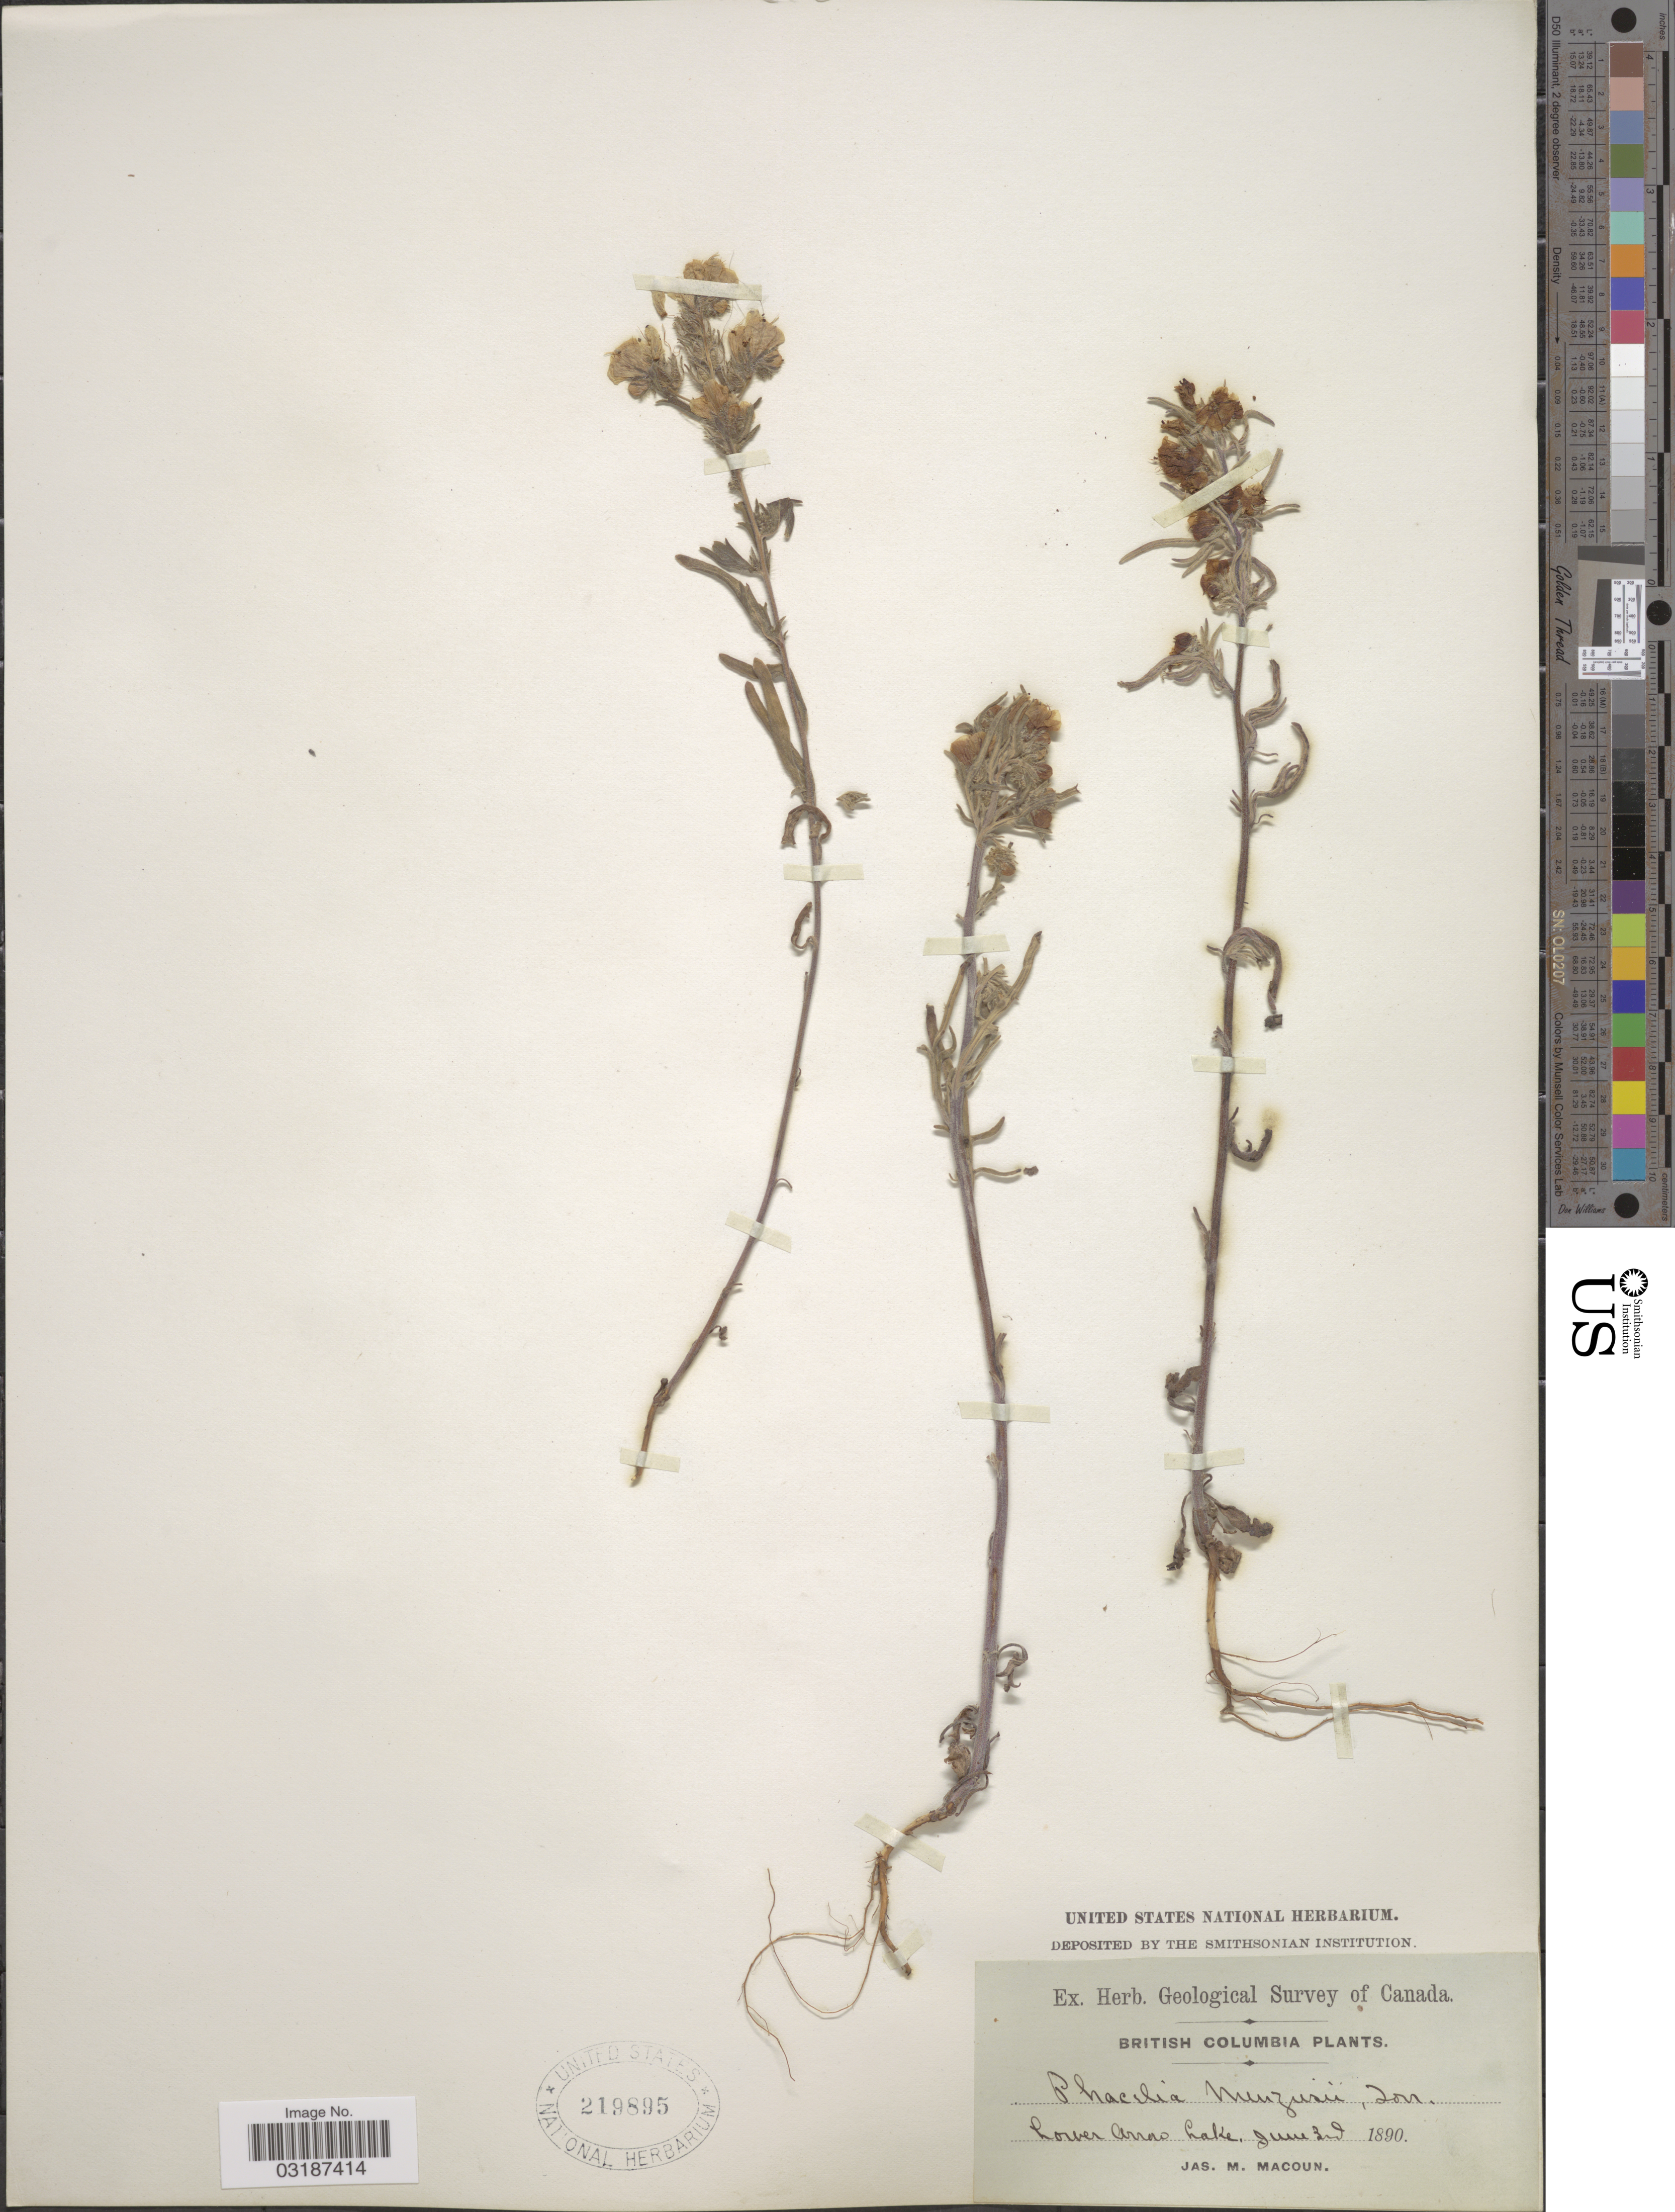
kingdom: Plantae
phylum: Tracheophyta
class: Magnoliopsida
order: Boraginales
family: Hydrophyllaceae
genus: Phacelia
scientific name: Phacelia linearis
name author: (Pursh) Holz.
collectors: J. M. Macoun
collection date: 1890-06-03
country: Canada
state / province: British Columbia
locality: Lower Arrow Lake.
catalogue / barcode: US 219895